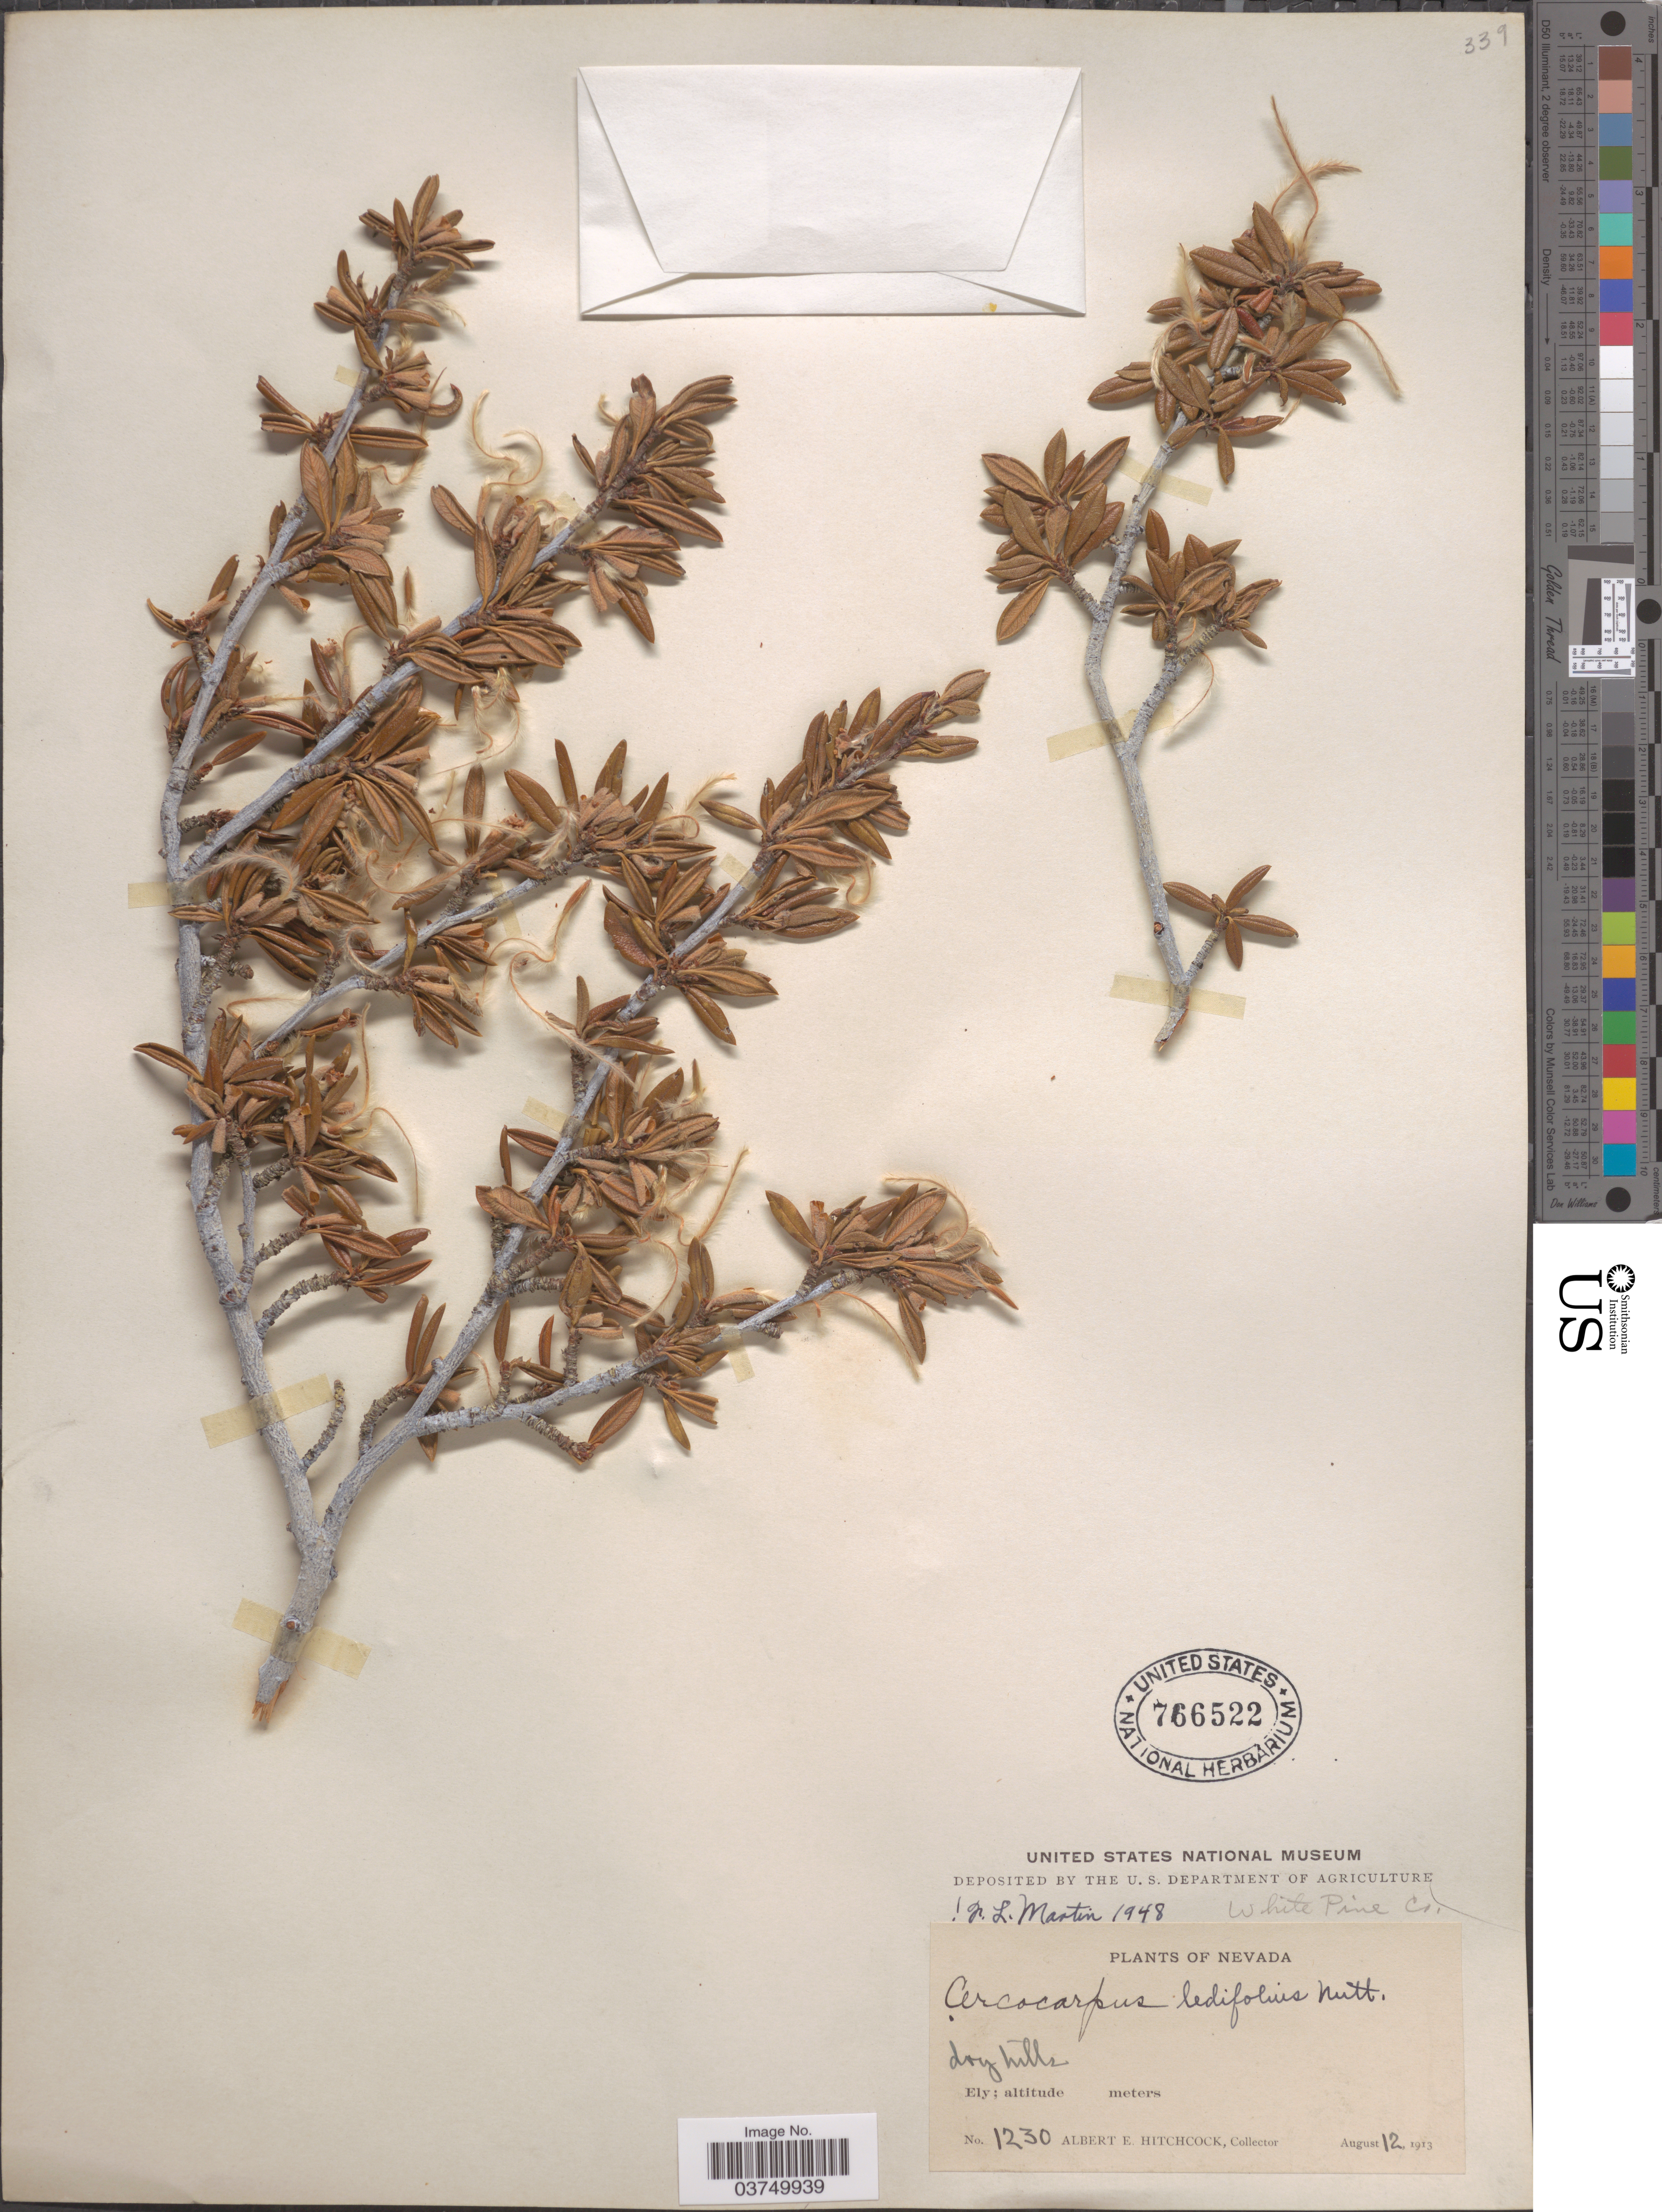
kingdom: Plantae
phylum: Tracheophyta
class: Magnoliopsida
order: Rosales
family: Rosaceae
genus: Cercocarpus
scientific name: Cercocarpus ledifolius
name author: Nutt.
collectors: A. Hitchcock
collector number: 1230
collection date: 1913-08-12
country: United States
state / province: Nevada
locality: Ely. White Pine Co.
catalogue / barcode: US 766522